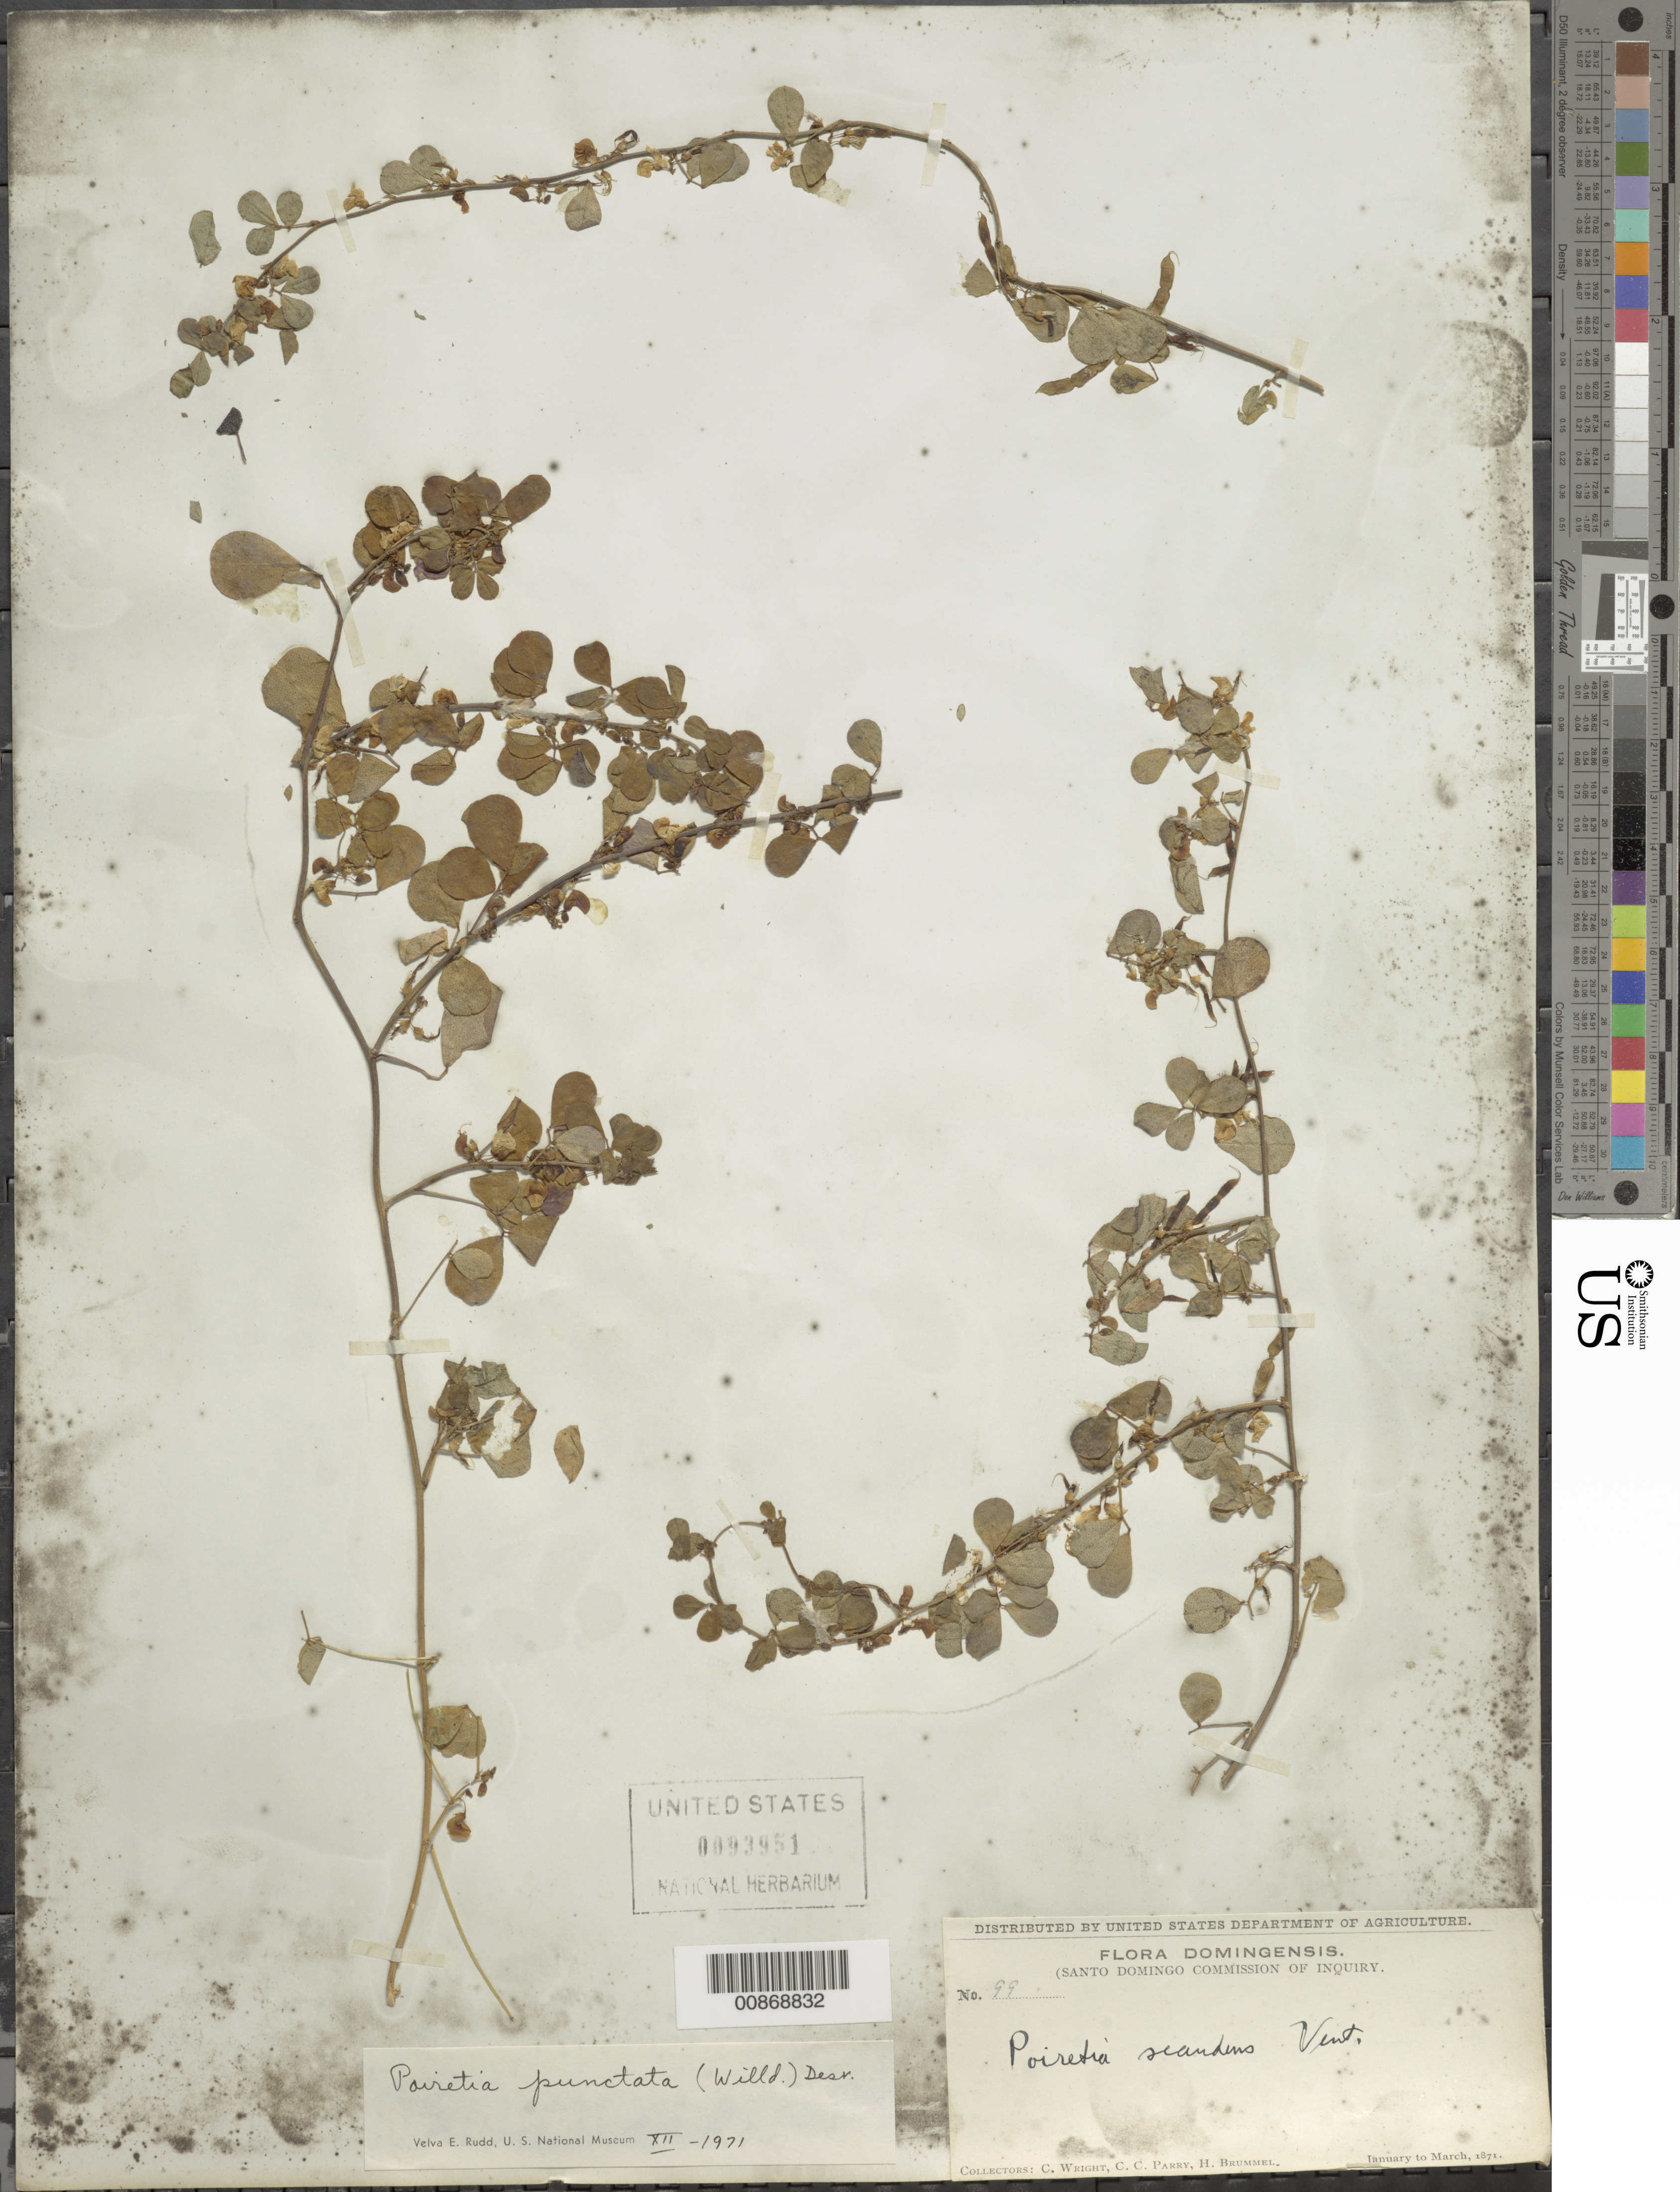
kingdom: Plantae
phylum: Tracheophyta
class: Magnoliopsida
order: Fabales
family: Fabaceae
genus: Poiretia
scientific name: Poiretia scandens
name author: Vent.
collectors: C. Wright, C. C. Parry & H. Brummel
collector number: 99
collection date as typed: Jan 1871 to -- Mar 1871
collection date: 1871-01/1871-03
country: Dominican Republic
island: Hispaniola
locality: Dominican Republic.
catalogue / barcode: US 93951